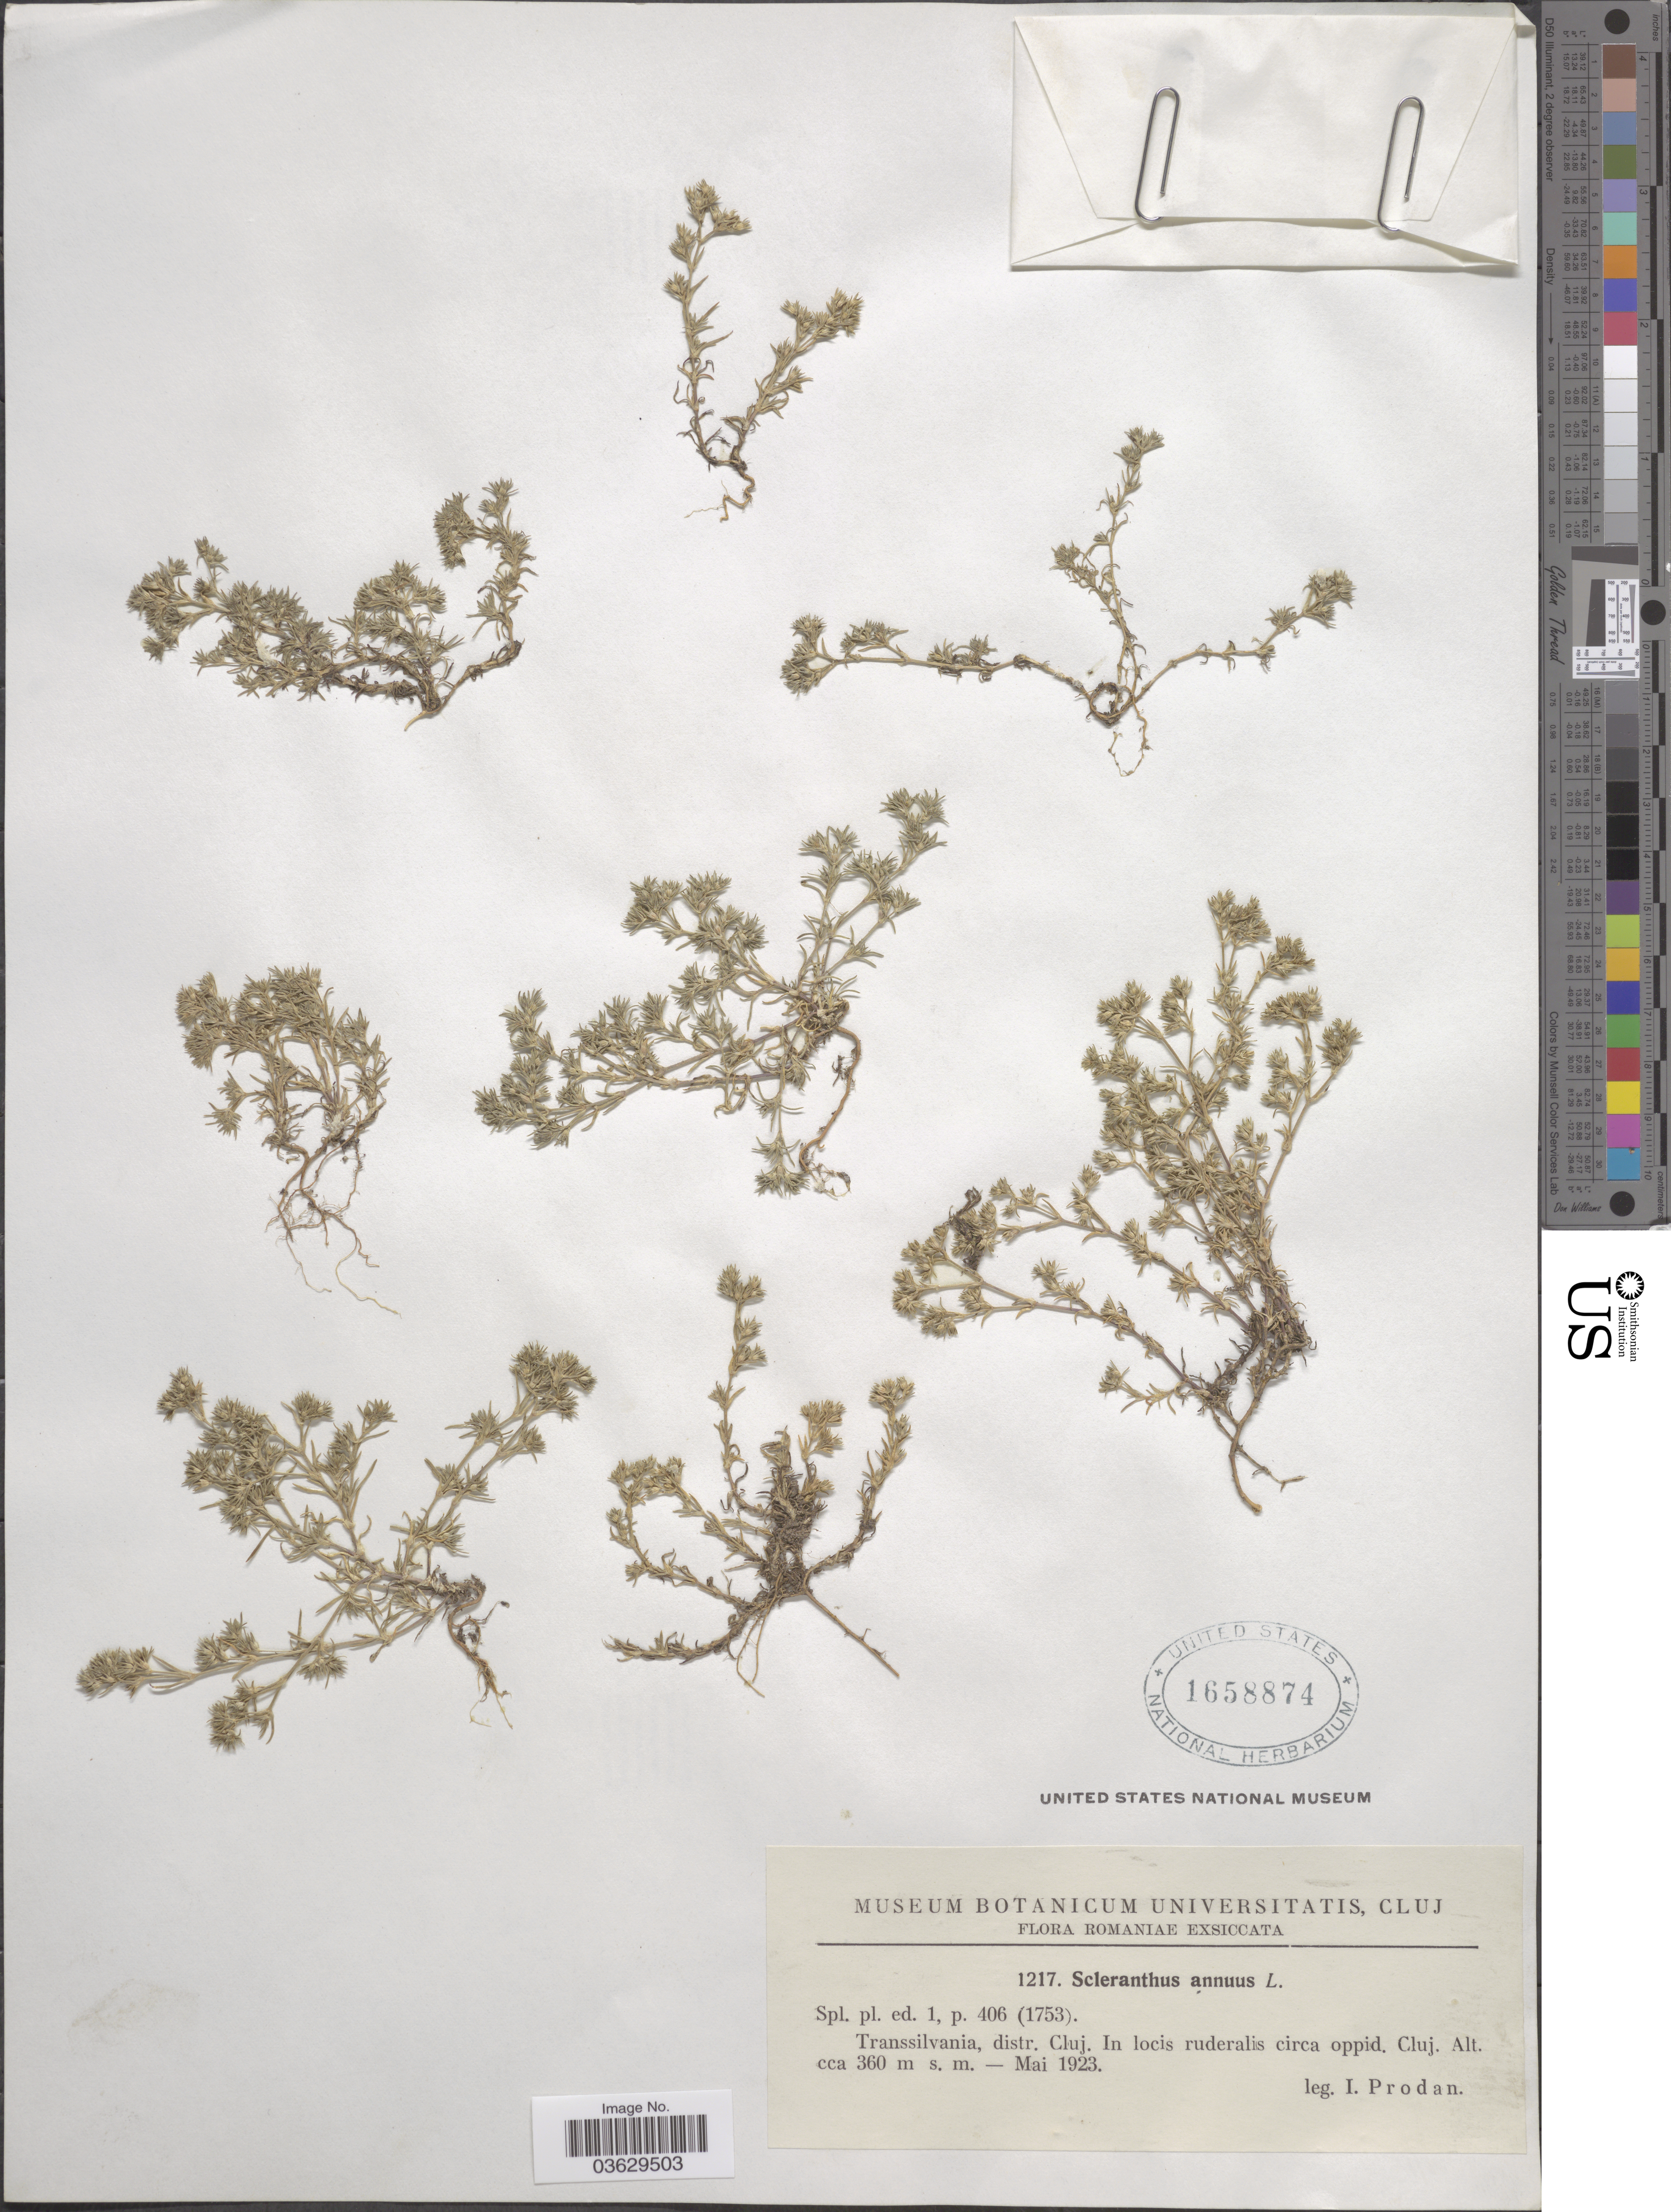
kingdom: Plantae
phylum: Tracheophyta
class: Magnoliopsida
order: Caryophyllales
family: Caryophyllaceae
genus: Scleranthus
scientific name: Scleranthus annuus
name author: L.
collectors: I. Prodán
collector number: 1217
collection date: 1923-05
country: Romania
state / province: Cluj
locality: Transsilvania, distr. Cluj. In locis ruderalis circa oppid. Cluj.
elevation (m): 360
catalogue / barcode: US 1658874